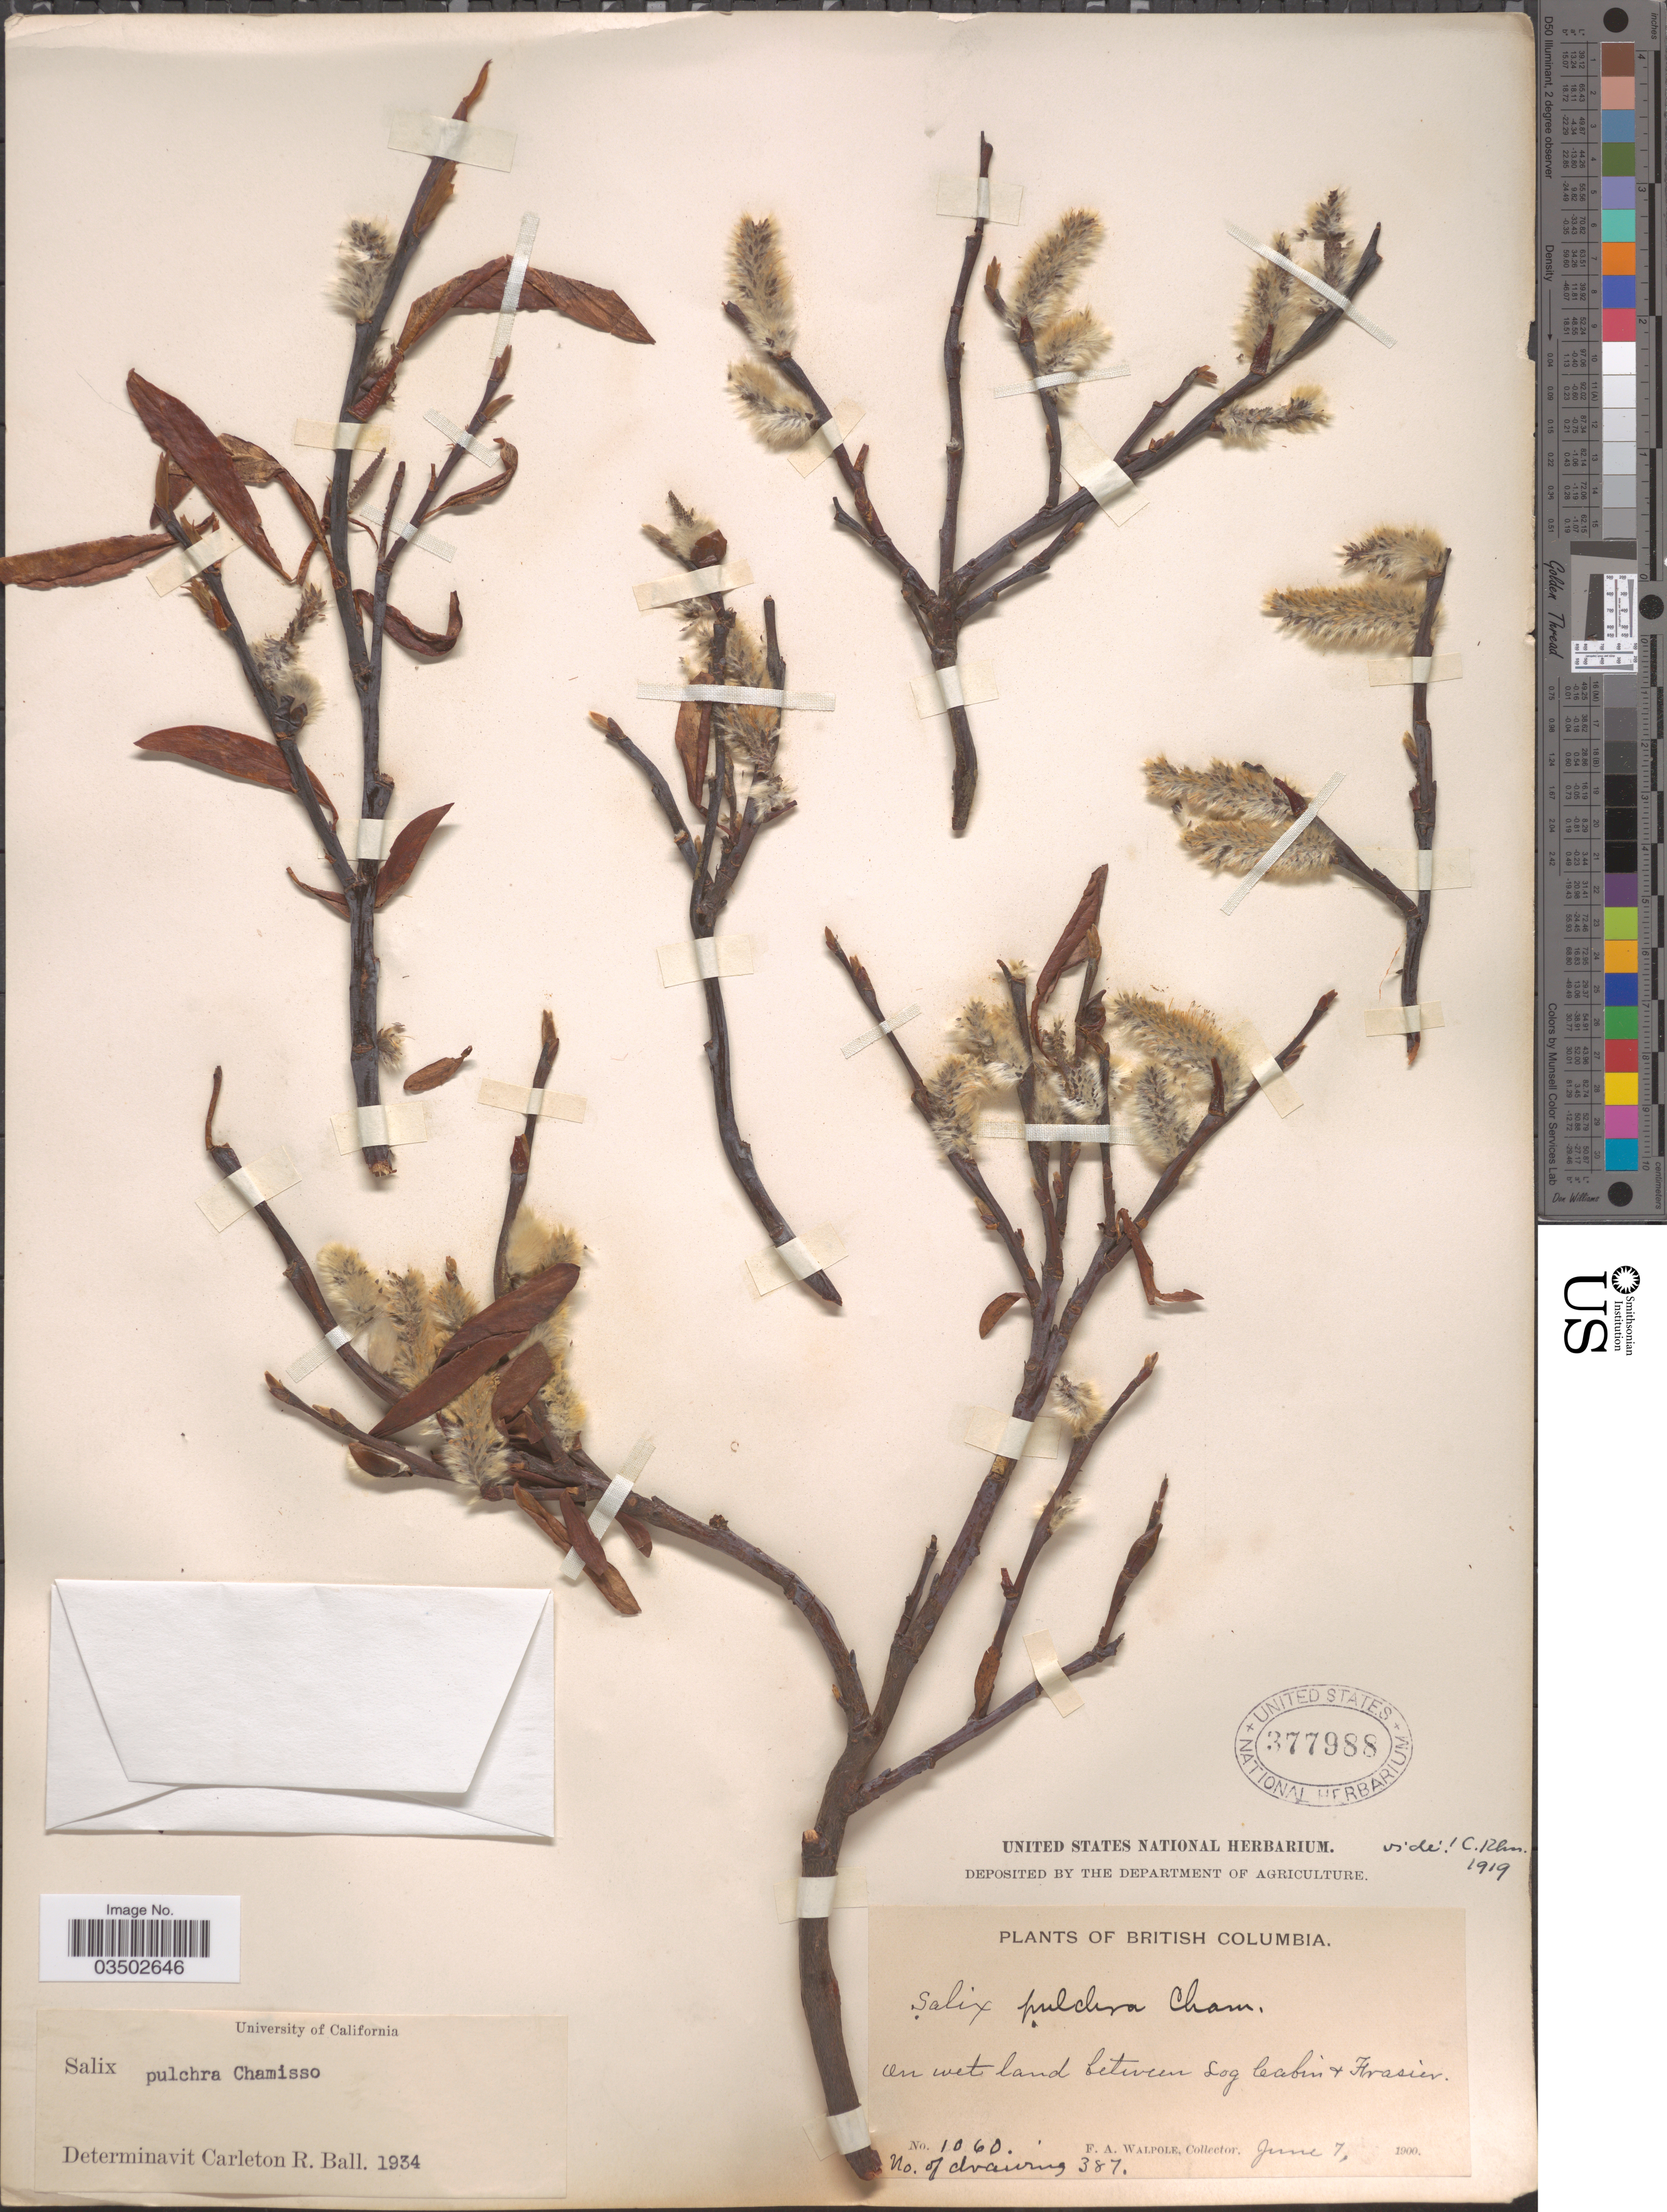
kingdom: Plantae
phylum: Tracheophyta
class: Magnoliopsida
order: Malpighiales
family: Salicaceae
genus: Salix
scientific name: Salix pulchra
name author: Cham.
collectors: F. Walpole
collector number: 1060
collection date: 1900-06-07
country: Canada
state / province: British Columbia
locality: On wet land between Log Cabin & Frasier.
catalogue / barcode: US 377988